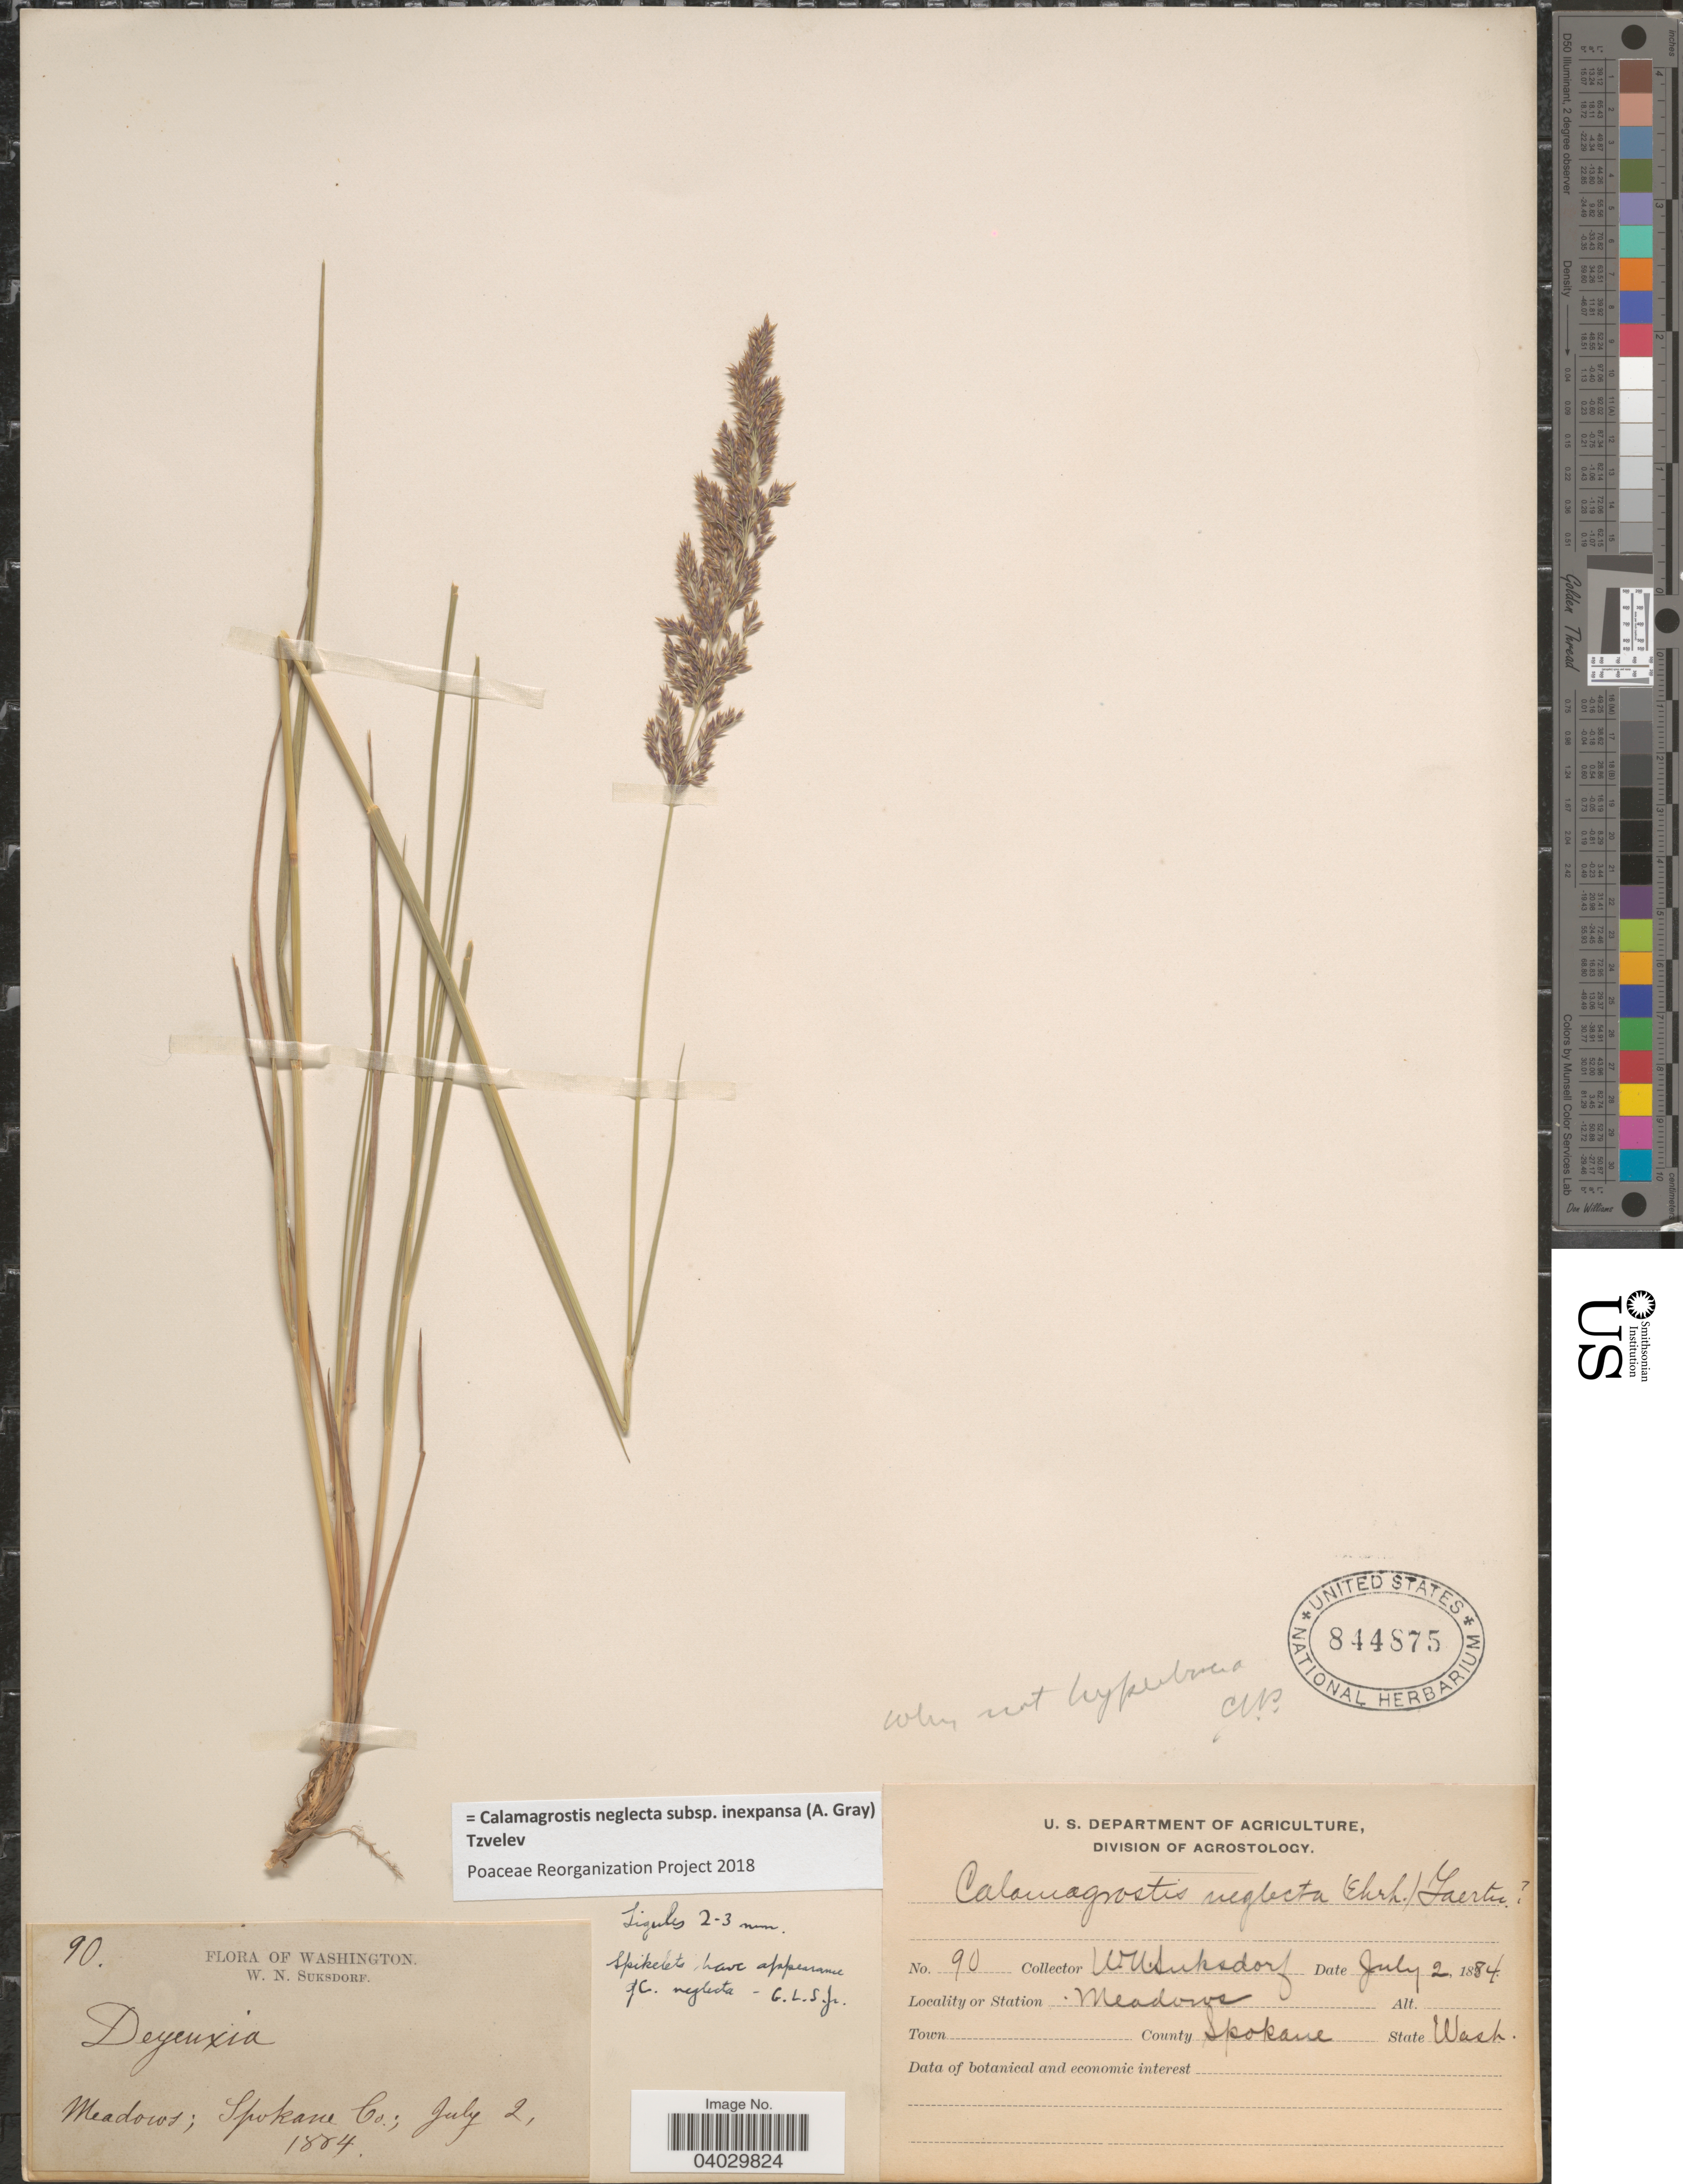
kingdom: Plantae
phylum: Tracheophyta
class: Liliopsida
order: Poales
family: Poaceae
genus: Calamagrostis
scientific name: Calamagrostis neglecta subsp. inexpansa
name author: (A. Gray) Tzvelev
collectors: W. N. Suksdorf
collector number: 90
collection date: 1884-07-02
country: United States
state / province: Washington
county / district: Spokane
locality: Station Meadows. County Spokane.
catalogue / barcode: US 844875